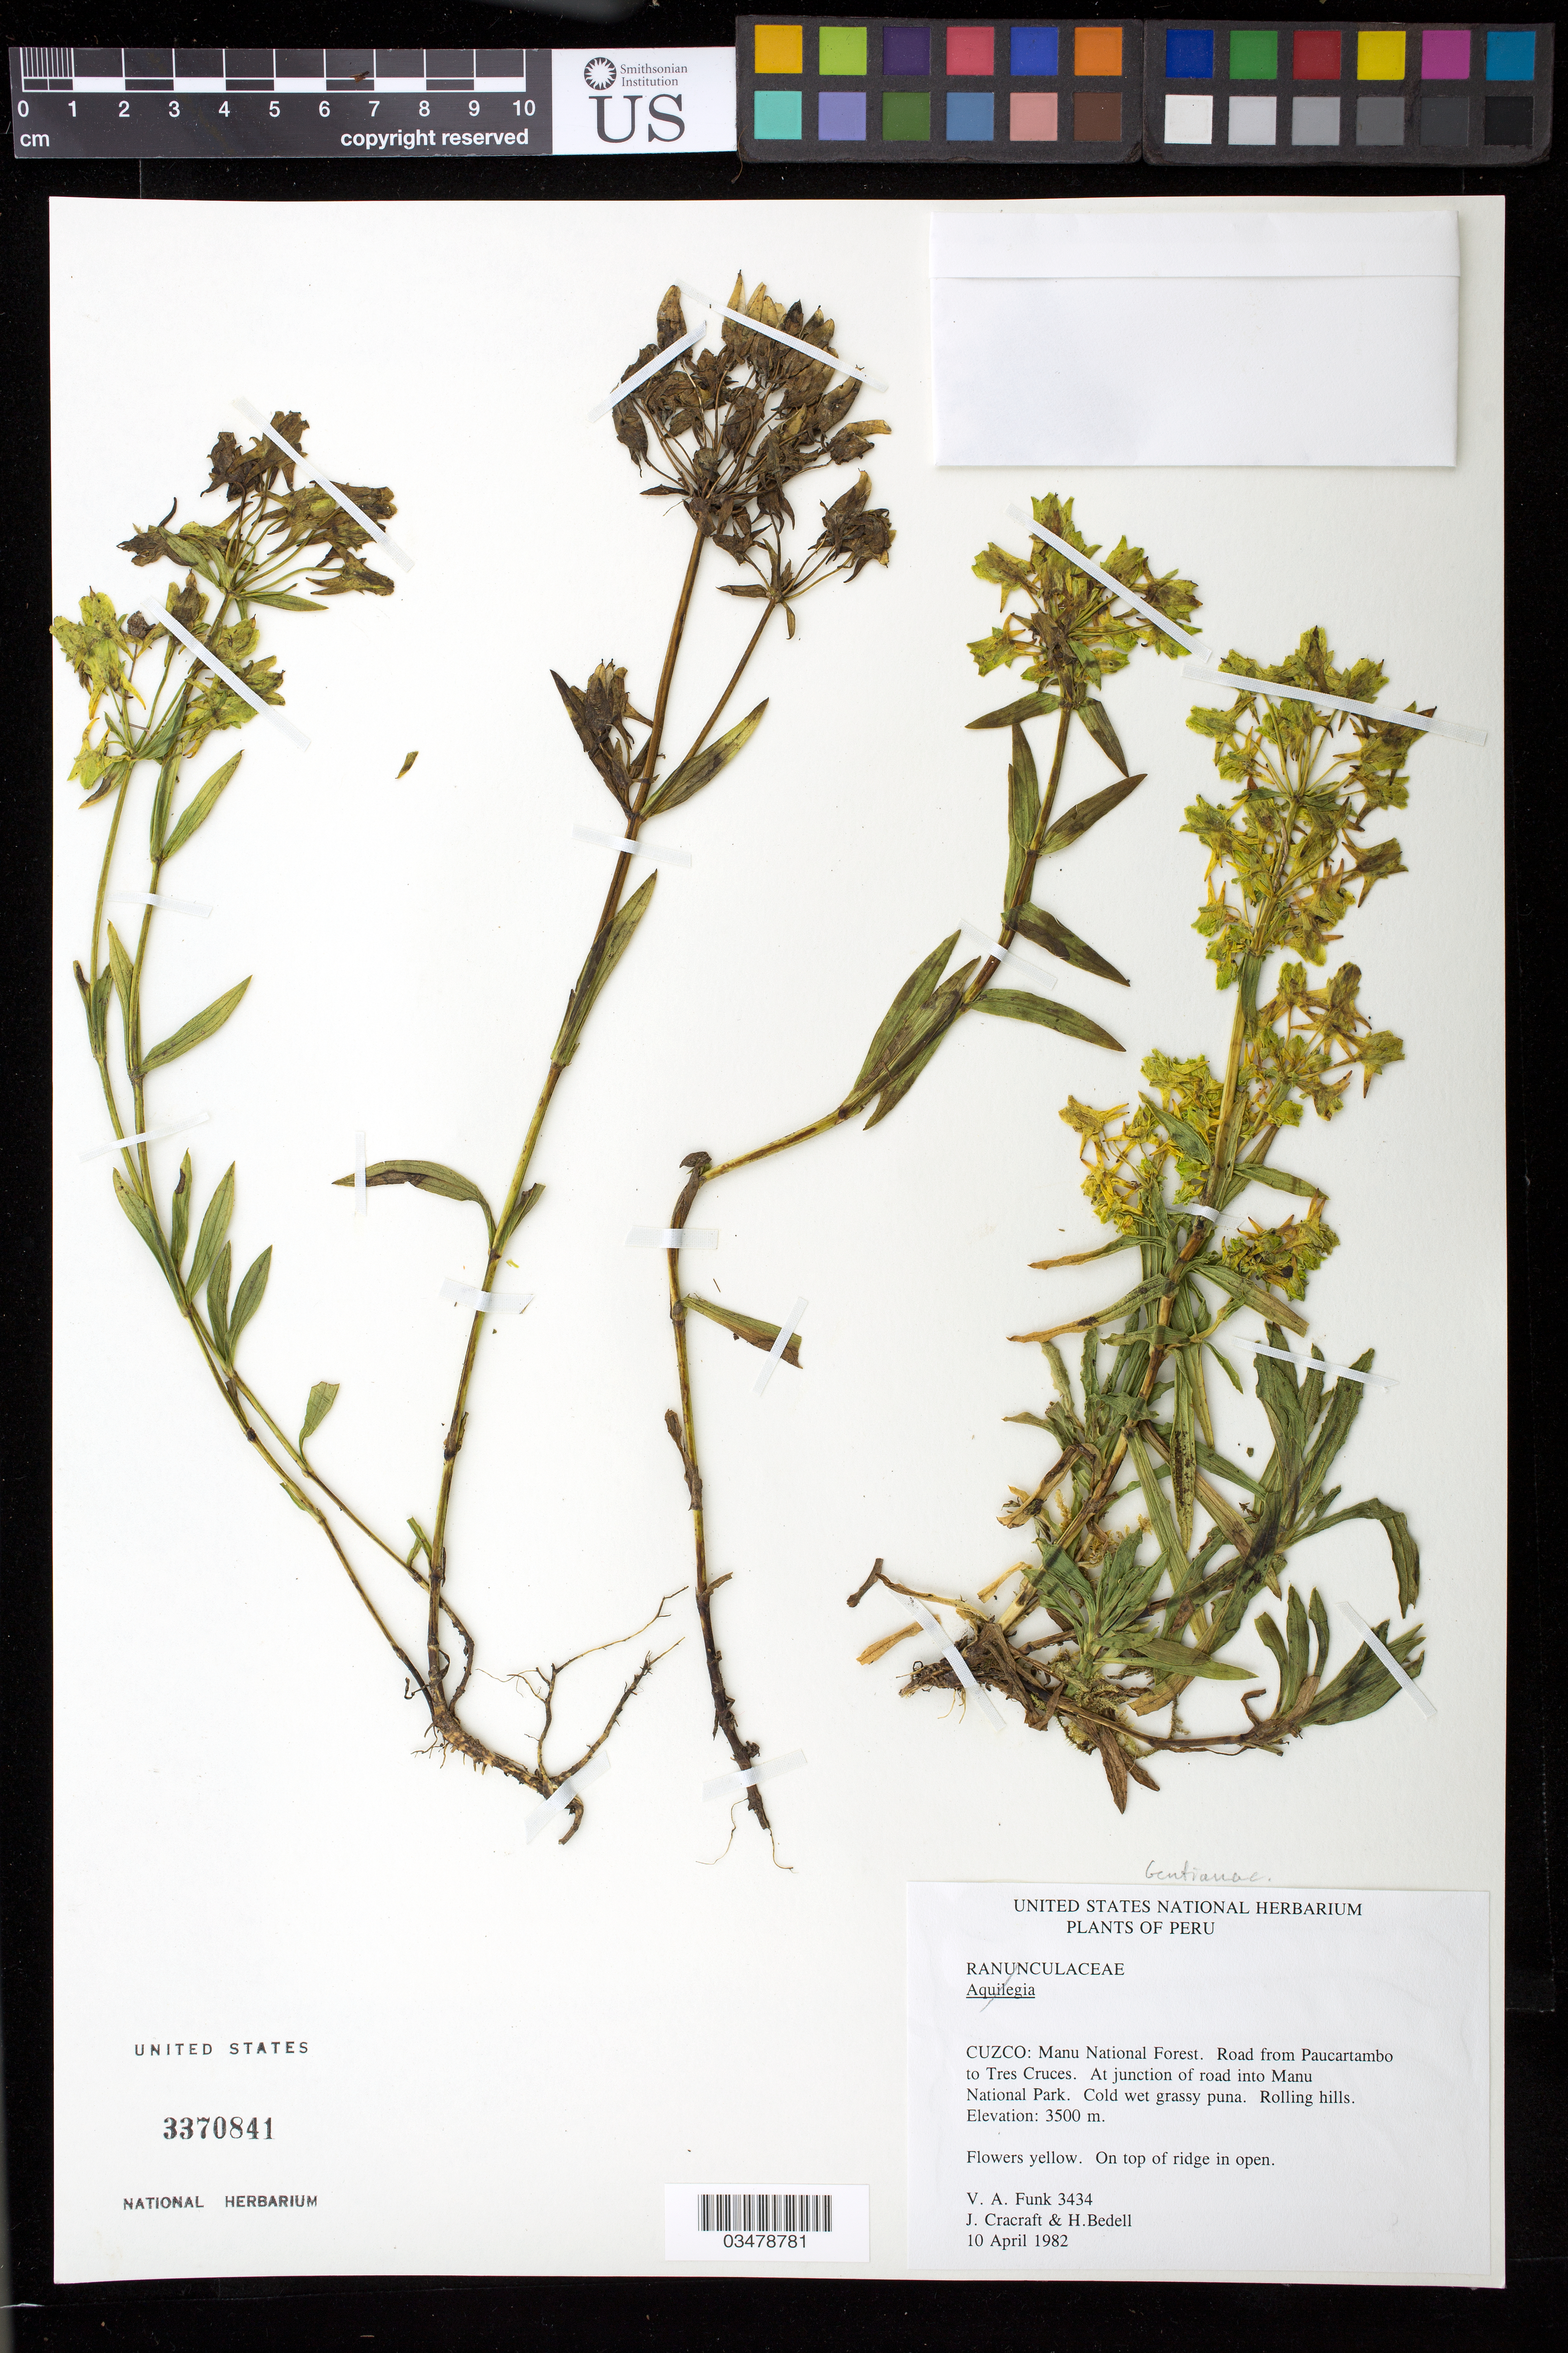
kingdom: Plantae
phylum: Tracheophyta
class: Magnoliopsida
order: Gentianales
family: Gentianaceae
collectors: V. Funk, J. L. Cracraft & H. G. Bedell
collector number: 3434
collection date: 1982-04-10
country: Peru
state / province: Cusco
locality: Manu National Forest. Road from Paucartambo to Tres Cruces. At junction of main road into Manu National Park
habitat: Cold wet grassy puna. Rolling hills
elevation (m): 3500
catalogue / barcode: US 3370841